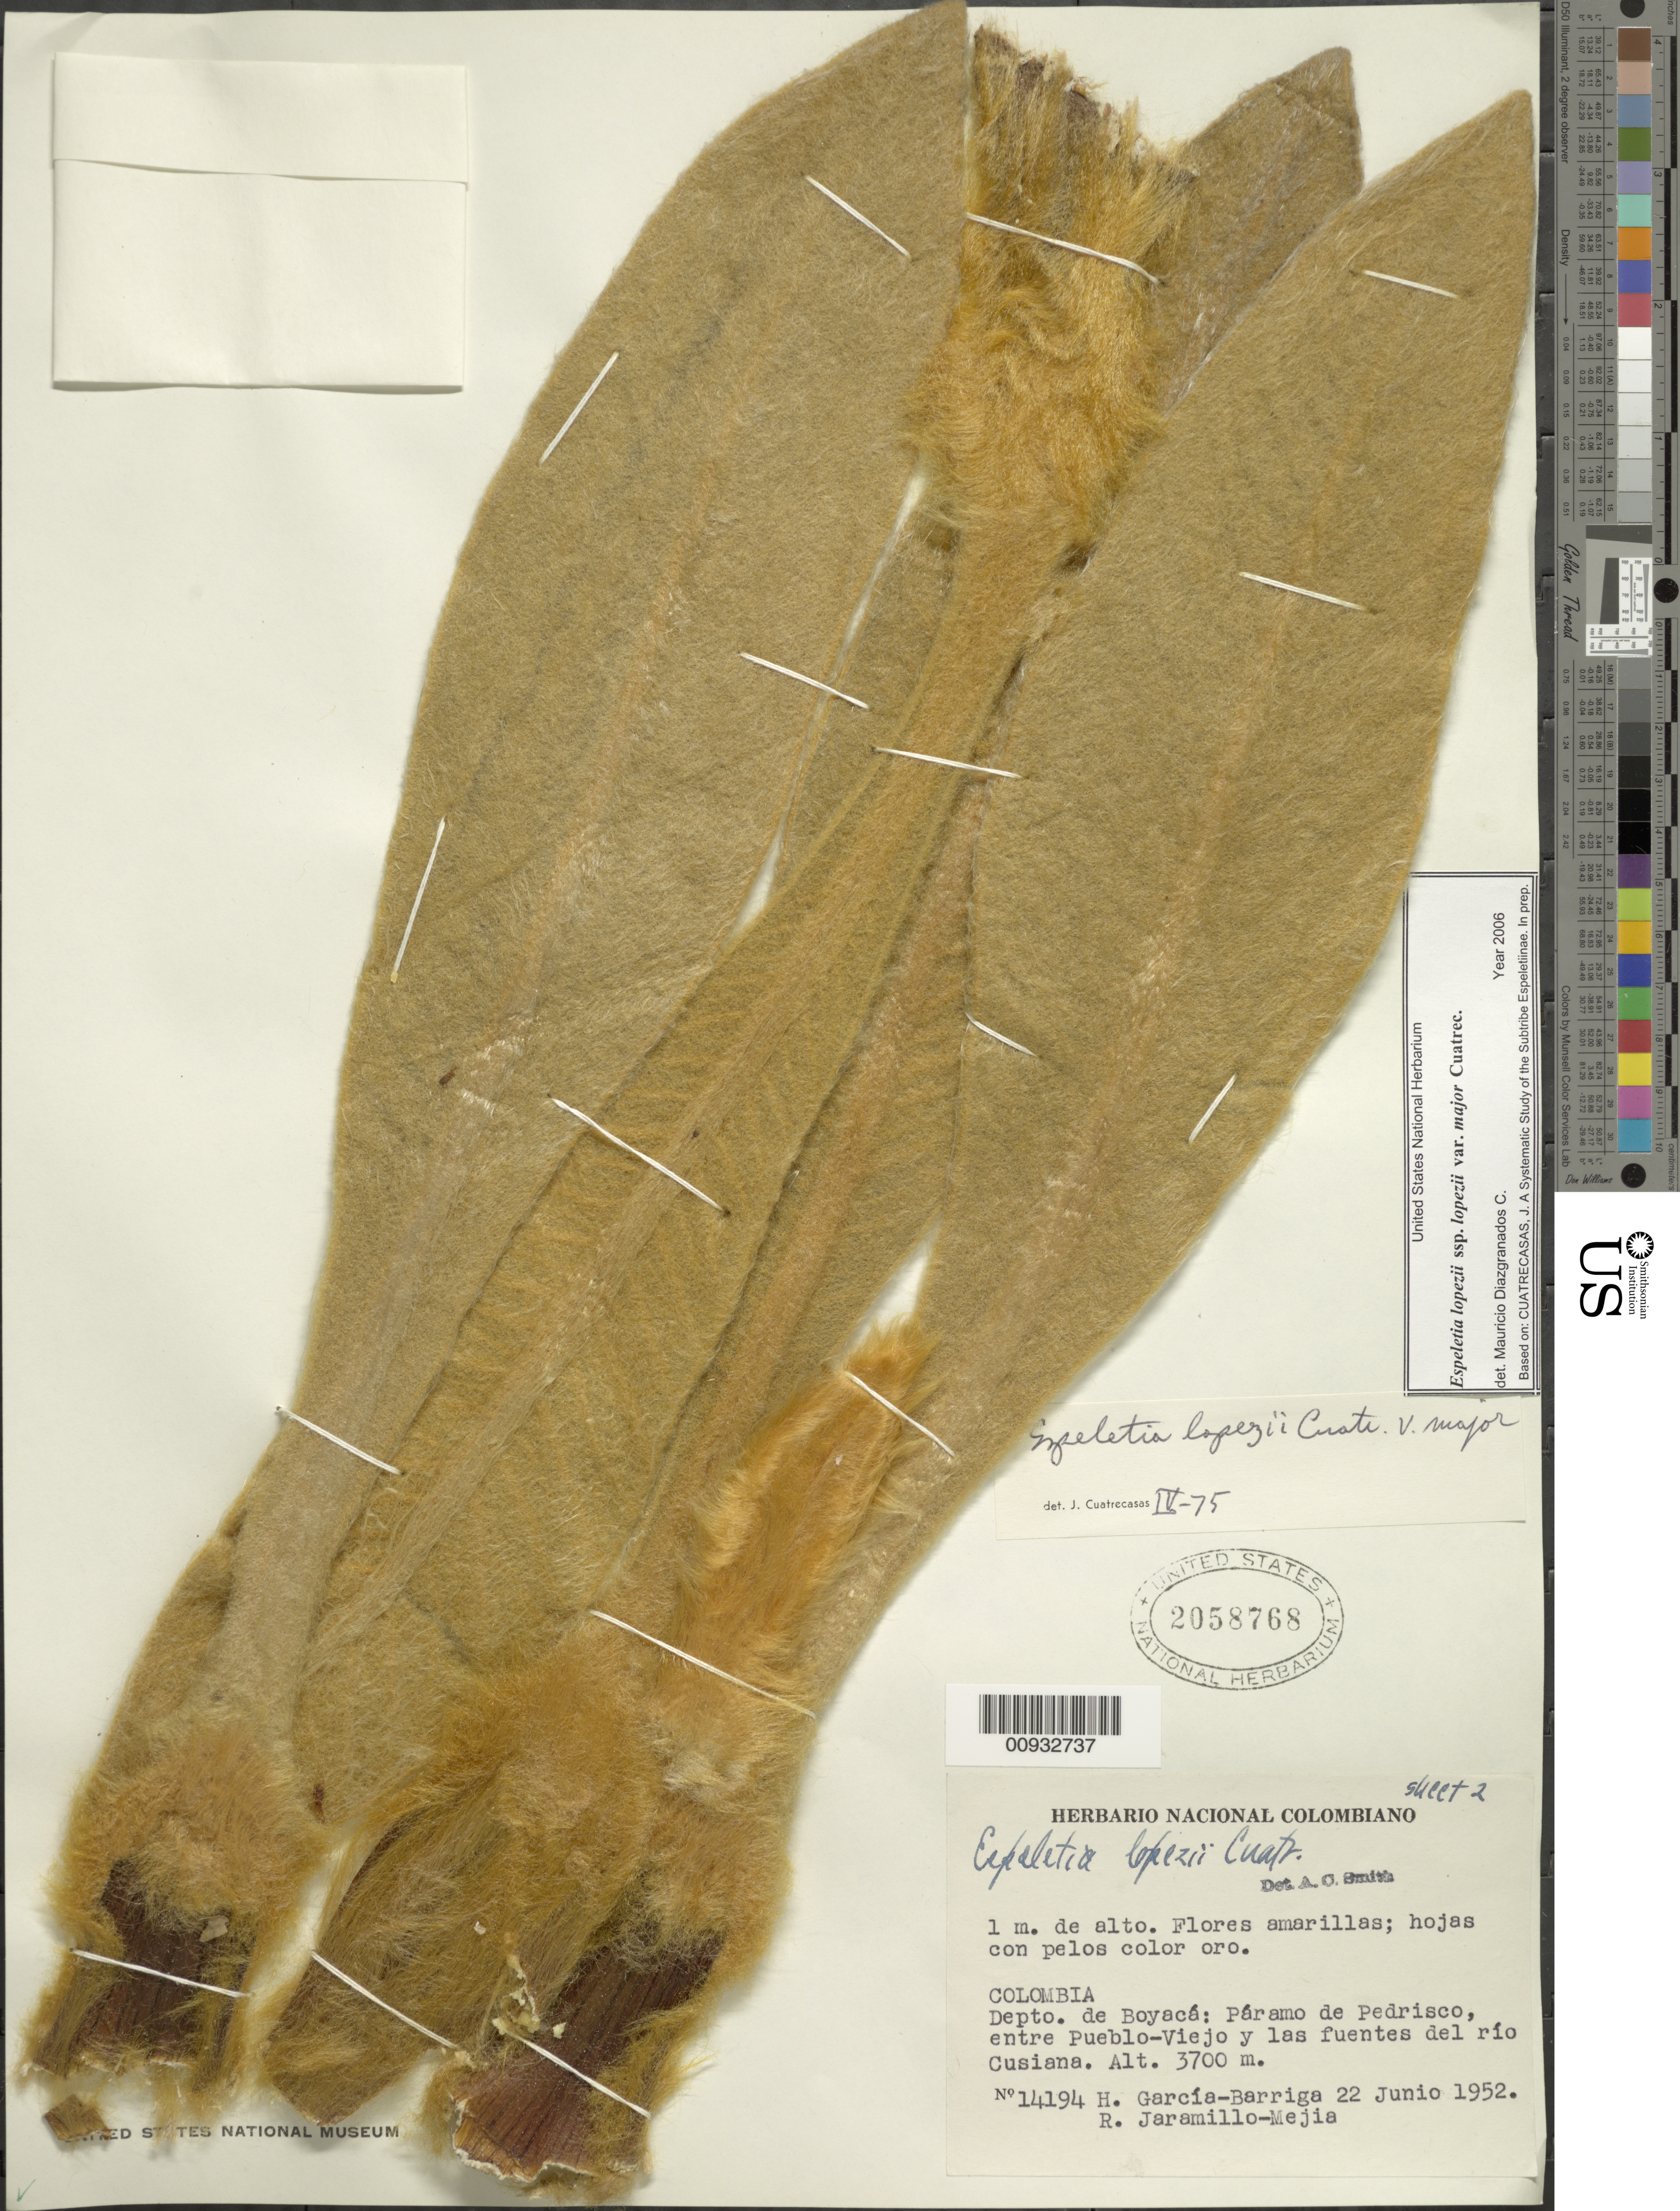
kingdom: Plantae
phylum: Tracheophyta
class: Magnoliopsida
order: Asterales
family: Asteraceae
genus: Espeletia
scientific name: Espeletia lopezii var. major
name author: Cuatrec.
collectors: H. García Barriga & R. Jaramillo M.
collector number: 14194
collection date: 1952-06-22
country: Colombia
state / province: Boyacá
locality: Paramo de Pedrisco entre Pueblo-Viejo y las fuentes del rio Cusiana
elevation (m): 3700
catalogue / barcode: US 2058768